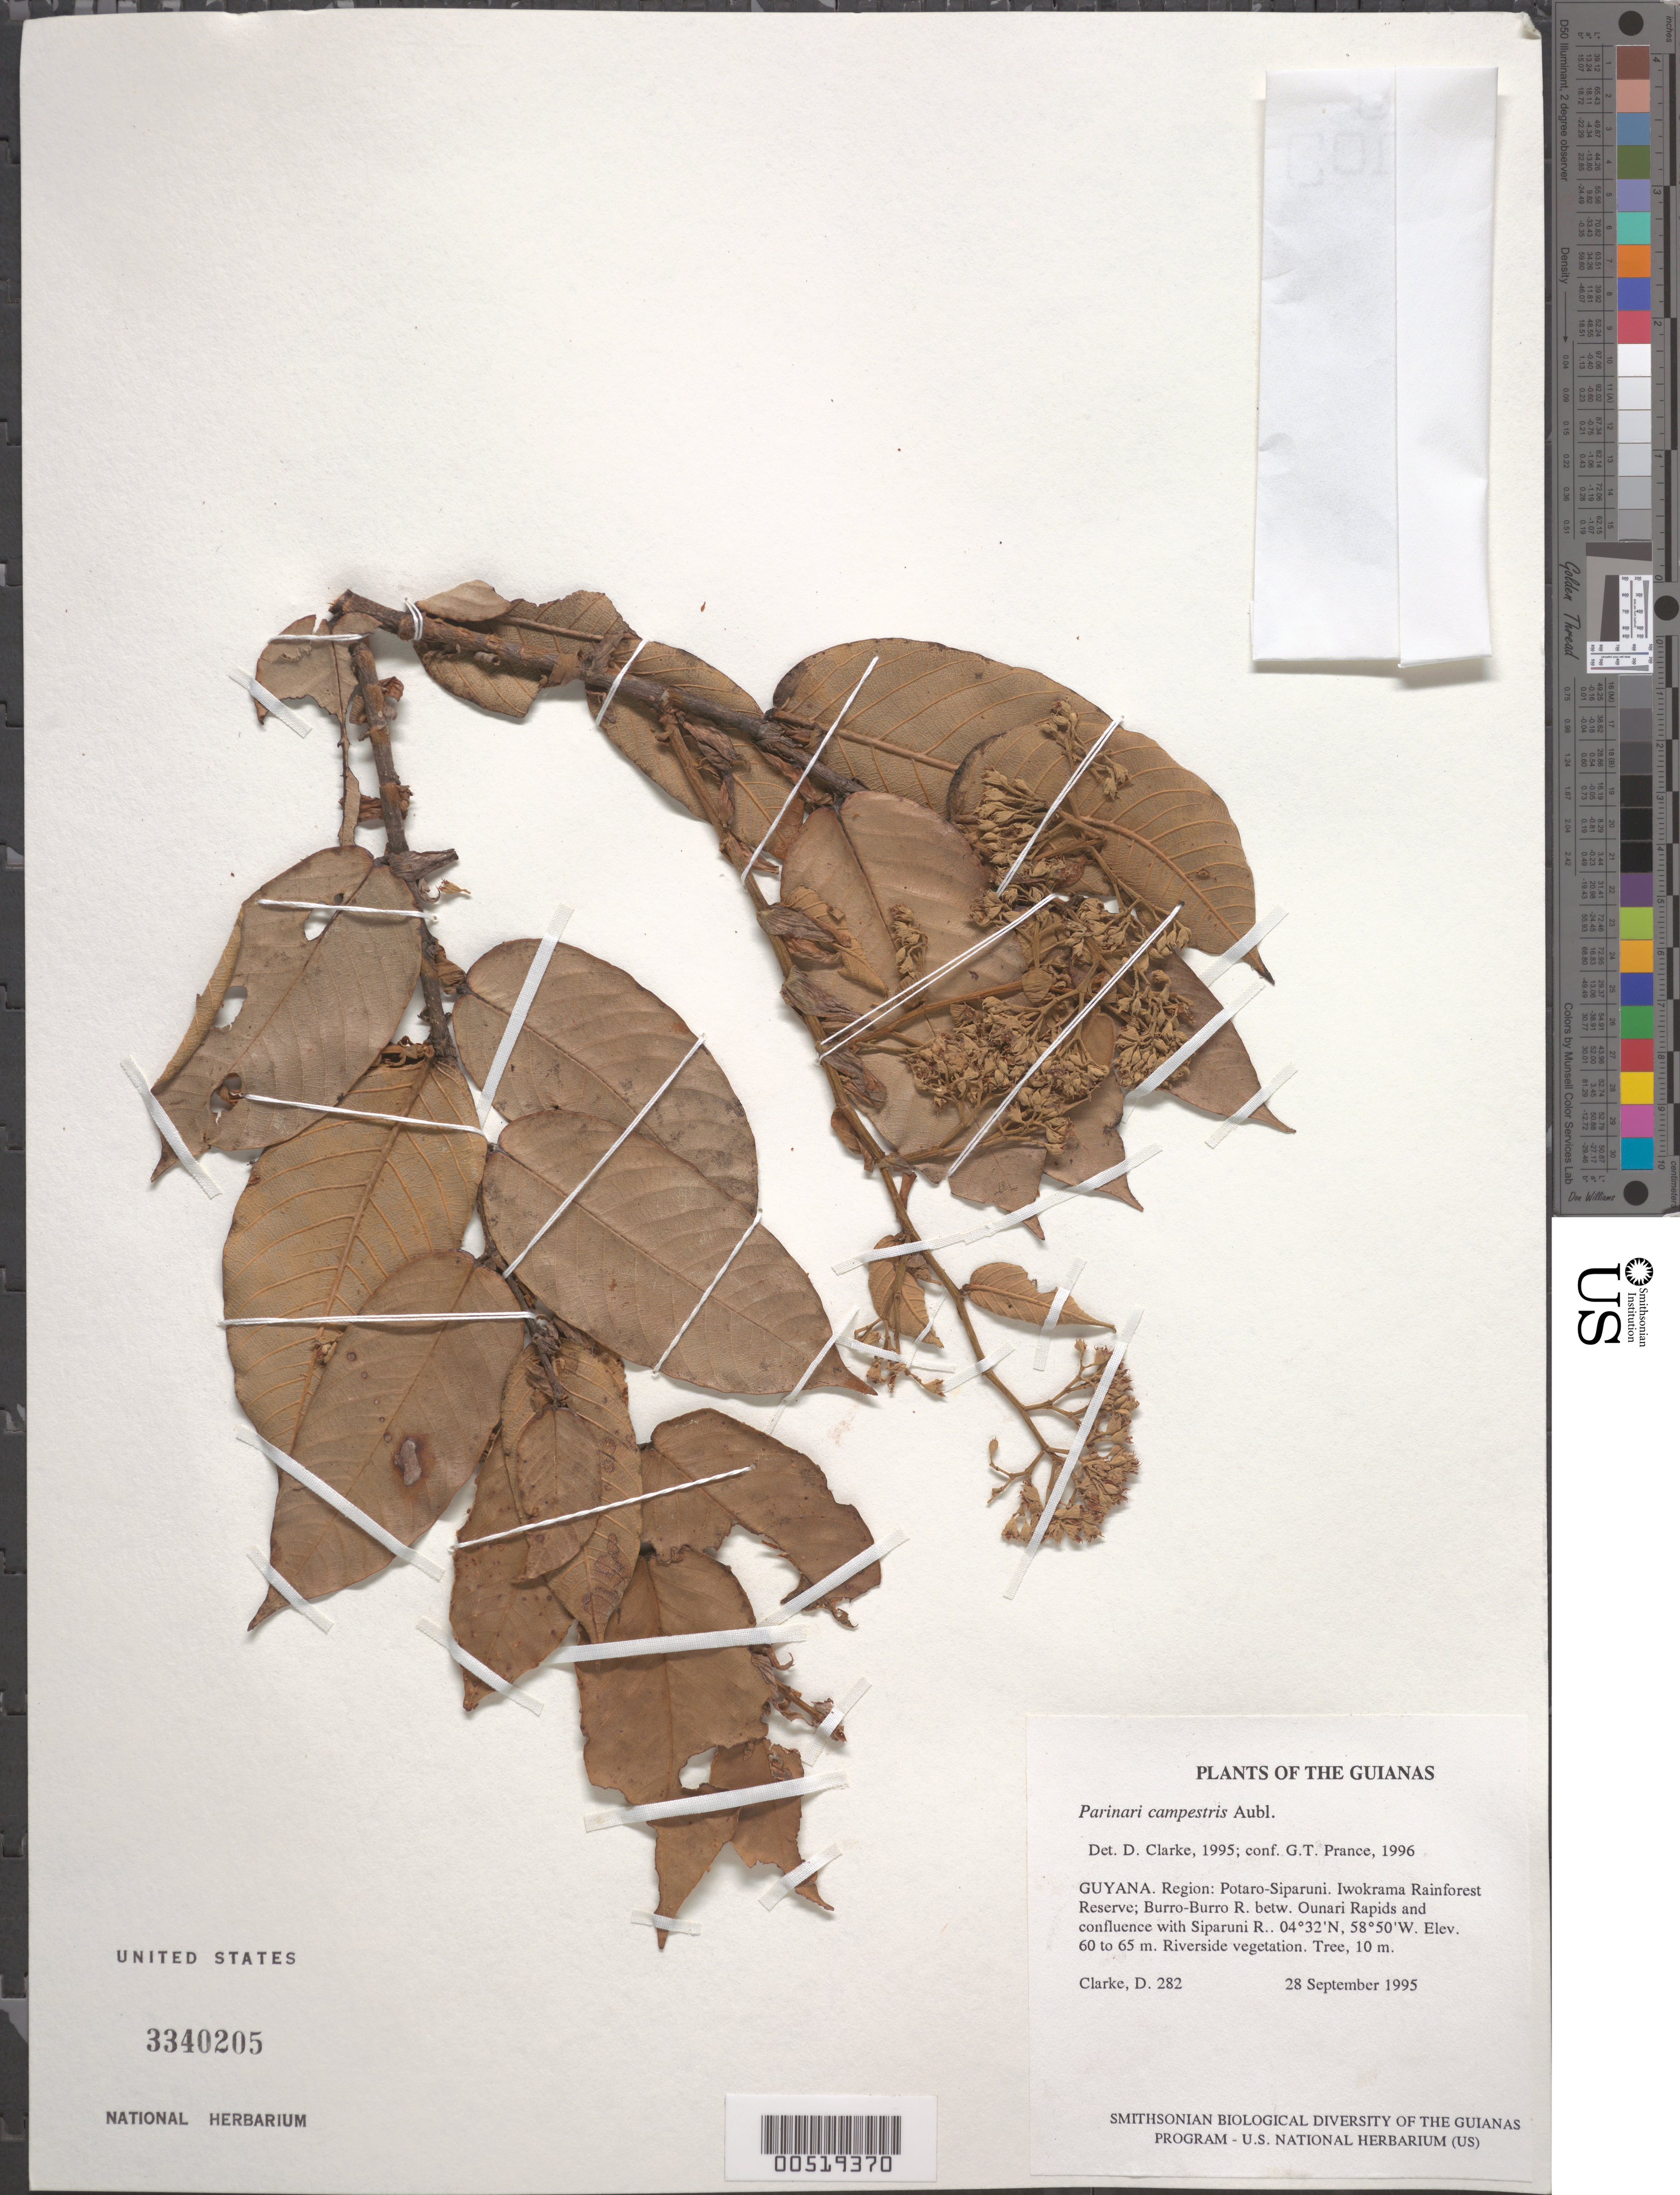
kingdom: Plantae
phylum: Tracheophyta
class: Magnoliopsida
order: Malpighiales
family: Chrysobalanaceae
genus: Parinari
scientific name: Parinari campestris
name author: Aubl.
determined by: Prance, G. T.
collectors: H. D. Clarke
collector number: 282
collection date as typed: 28 September 1995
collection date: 1995-09-28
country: Guyana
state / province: Potaro-Siparuni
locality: Iwokrama Rainforest Reserve; Burro-Burro R. betw. Dunari Rapids and confluence with Siparuni R.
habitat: Riverside vegetation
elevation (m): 60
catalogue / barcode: US 3340205